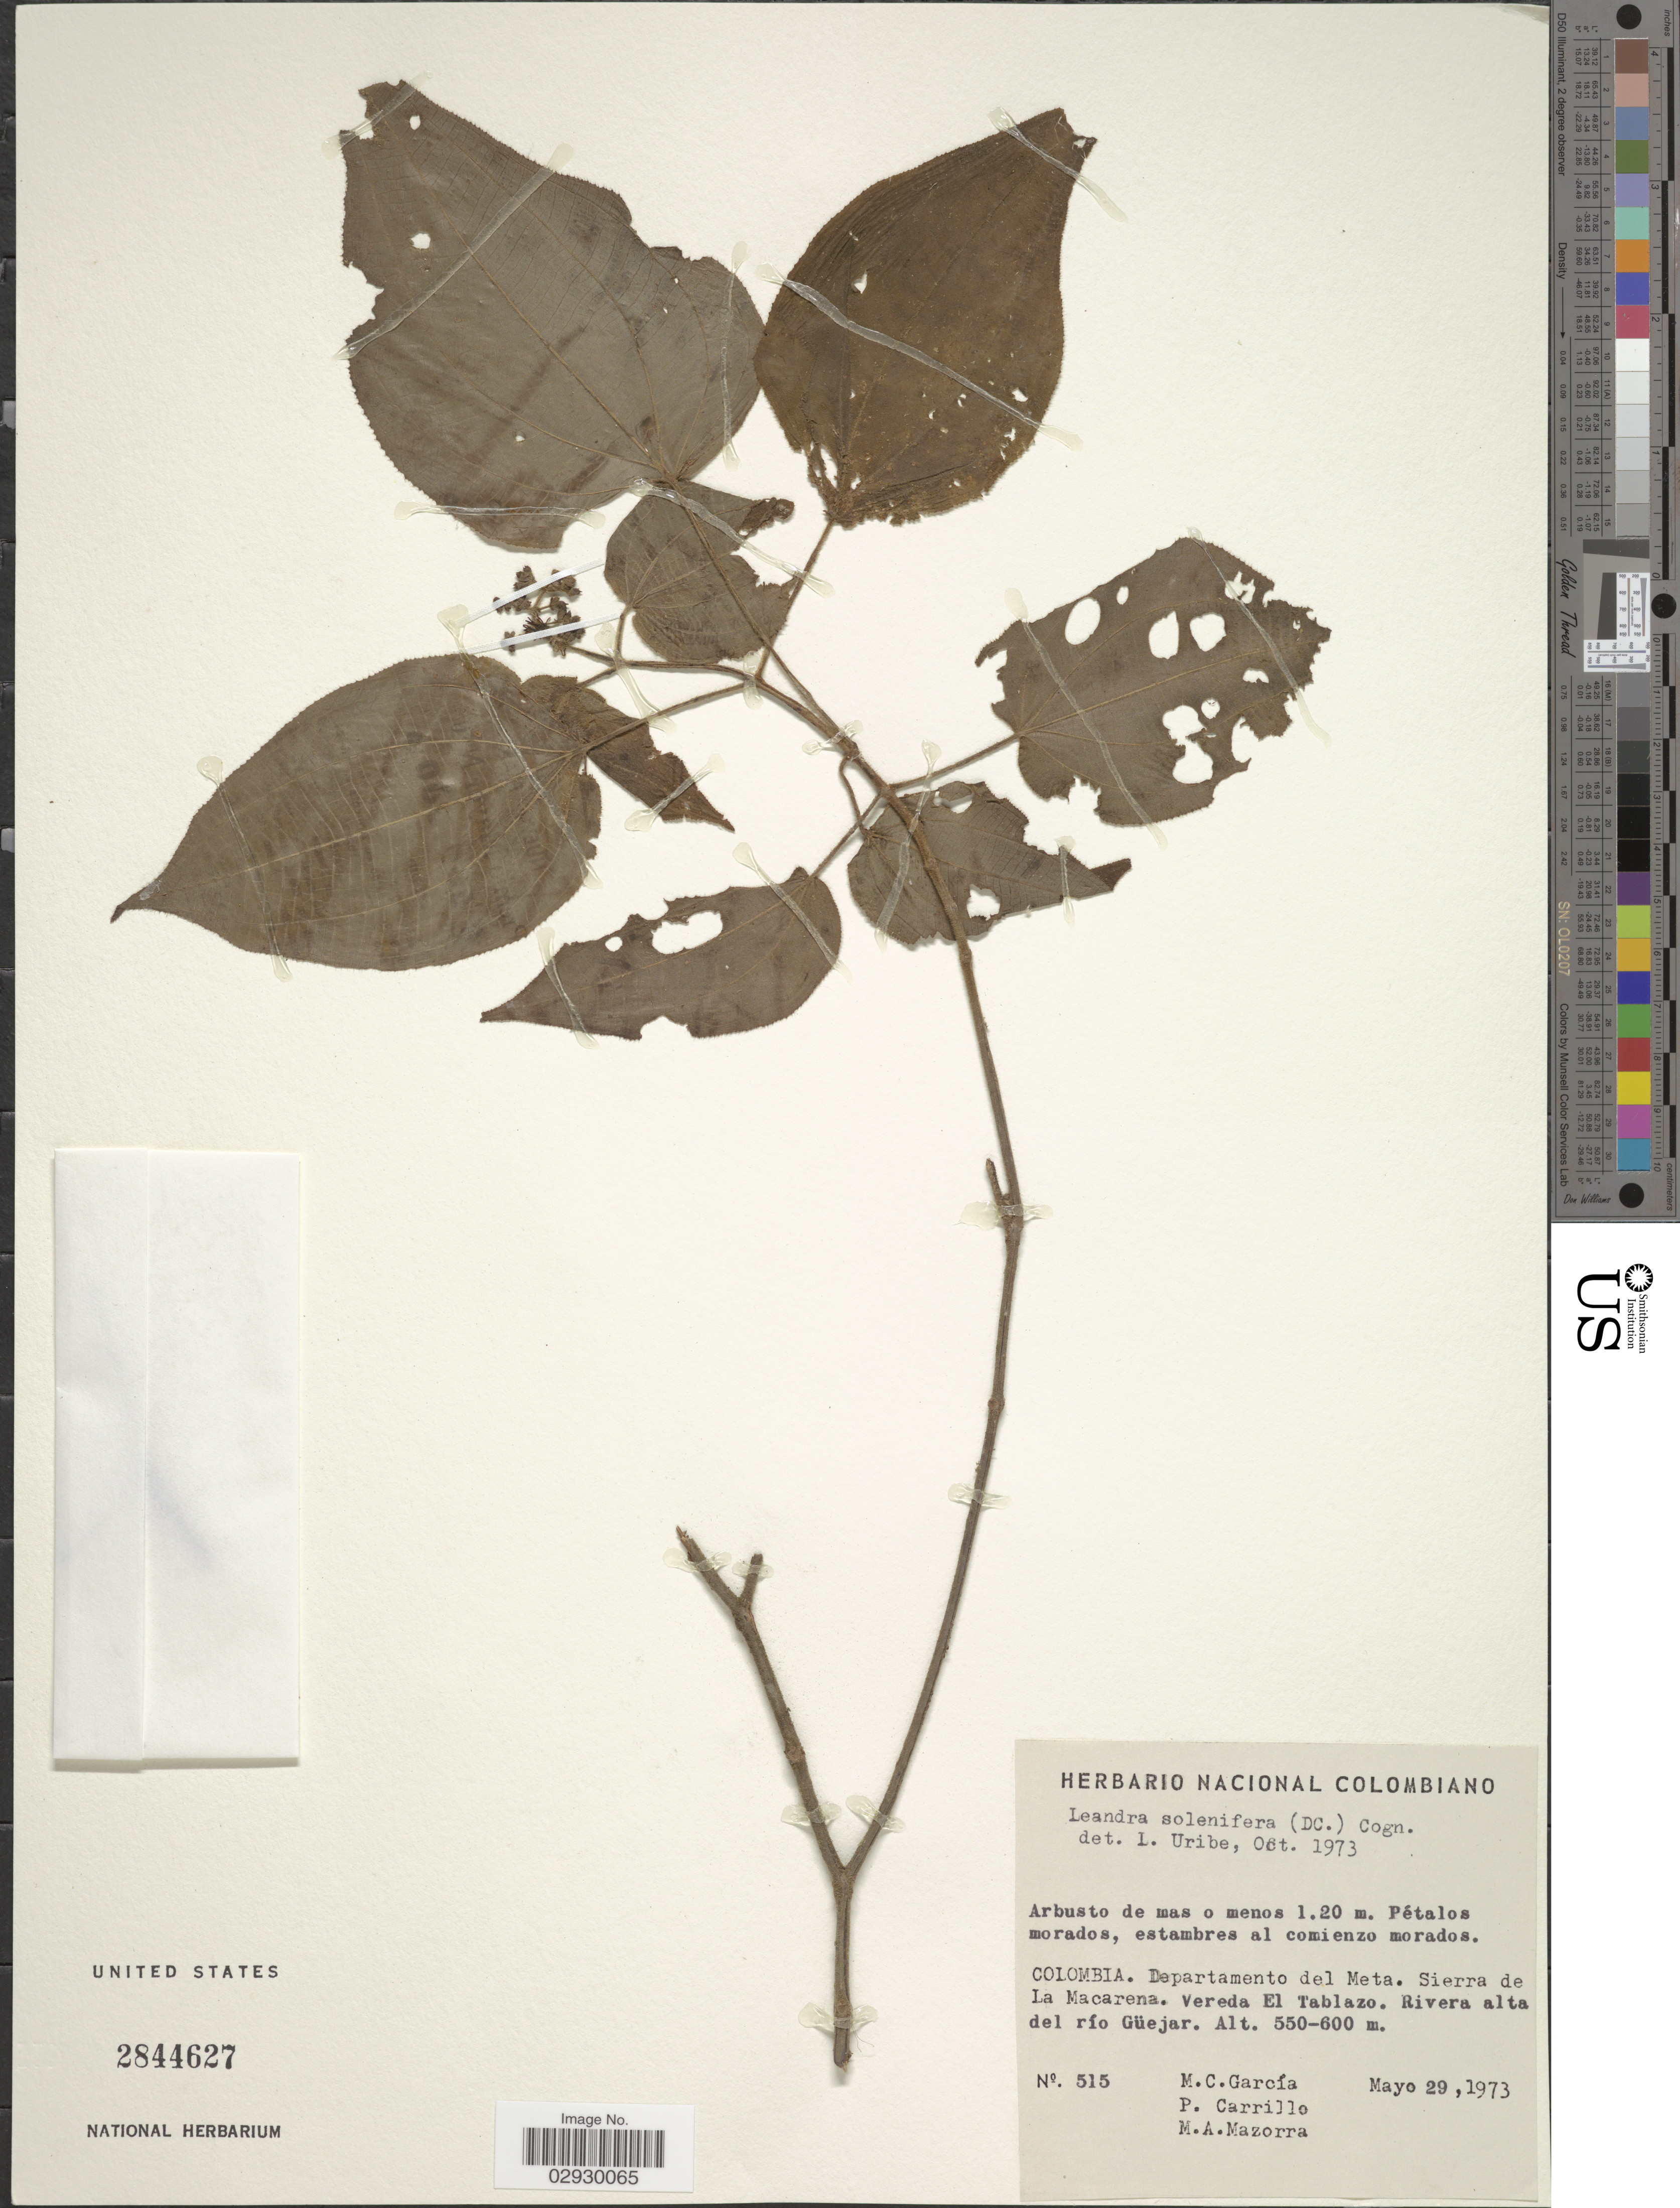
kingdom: Plantae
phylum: Tracheophyta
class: Magnoliopsida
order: Myrtales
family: Melastomataceae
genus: Leandra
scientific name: Leandra solenifera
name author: Cogn.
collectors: M. C. García, P. Carrillo & M. Mazorra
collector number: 515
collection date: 1973-05-29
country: Colombia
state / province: Meta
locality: Departamento del Meta. Sierra de La Macarena. Vereda El Tablazo. Rivera alta del río Güejar.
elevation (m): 550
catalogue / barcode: US 2844627